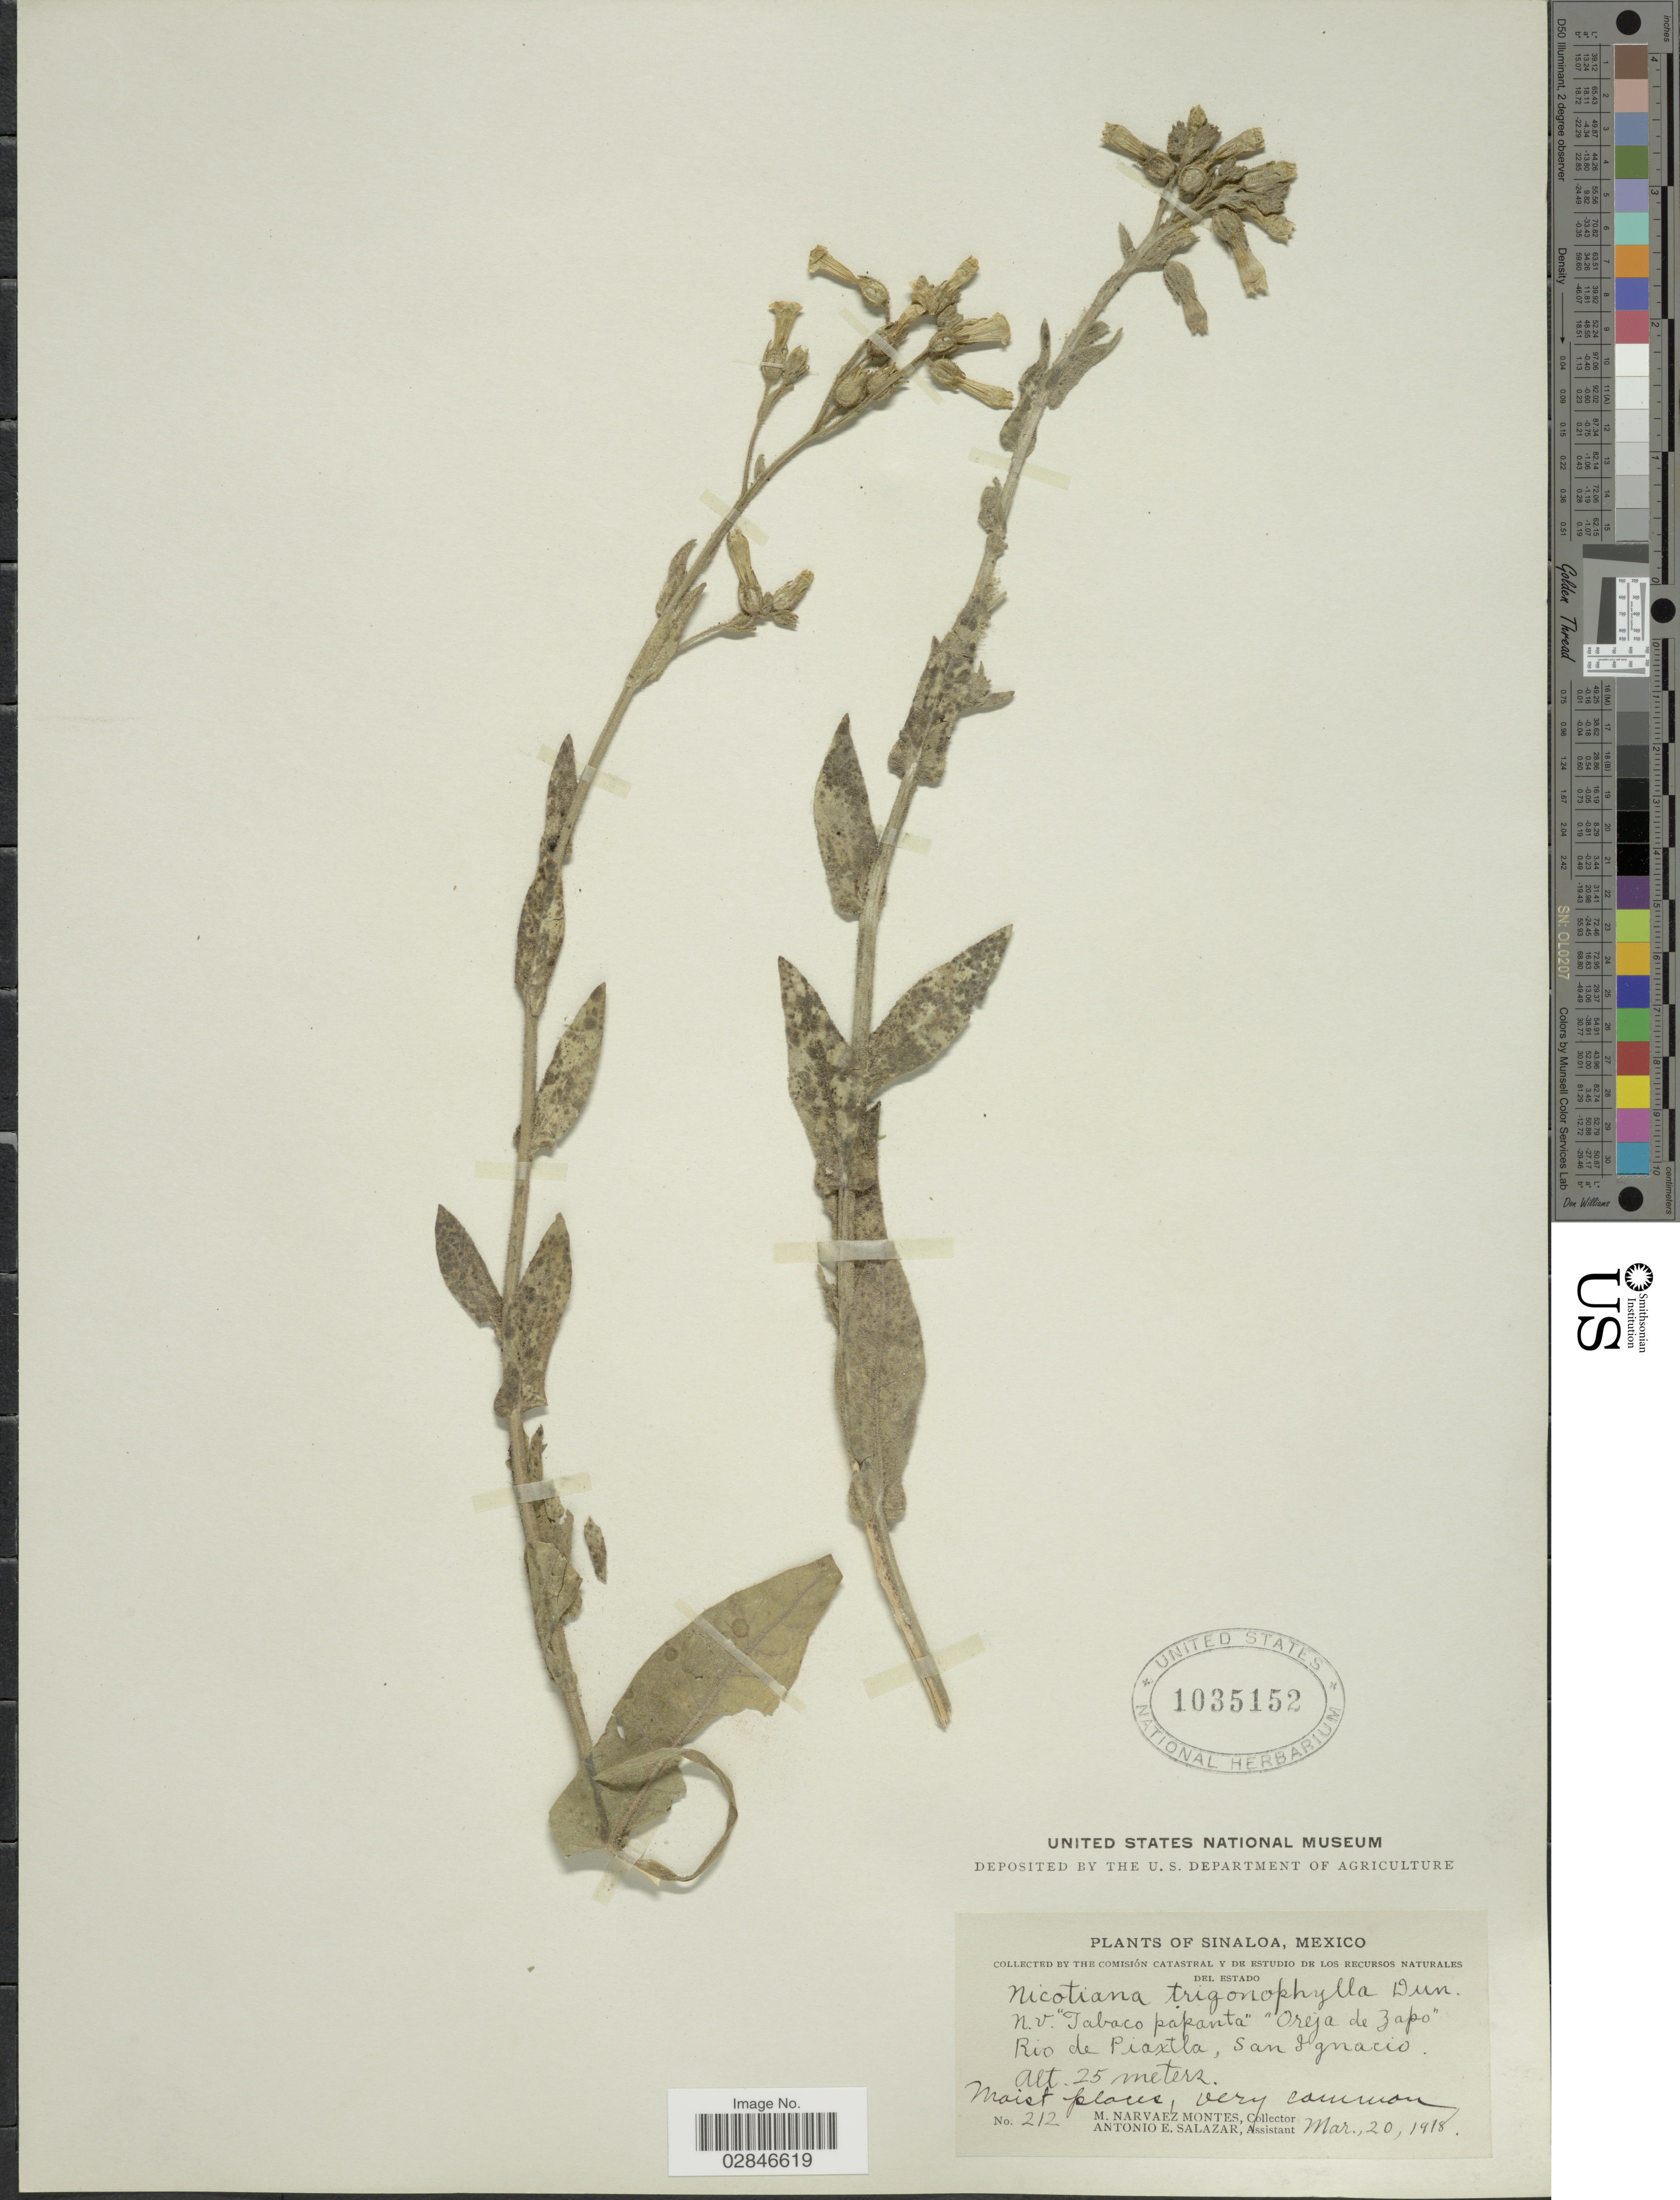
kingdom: Plantae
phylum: Tracheophyta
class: Magnoliopsida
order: Solanales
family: Solanaceae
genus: Nicotiana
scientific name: Nicotiana trigonophylla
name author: Dunal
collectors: M. Navarez Montes & A. E. Salazar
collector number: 212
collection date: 1918-03-20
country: Mexico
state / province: Sinaloa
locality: Rio de Piaxtla, San Ignacio.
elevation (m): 25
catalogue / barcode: US 1035152